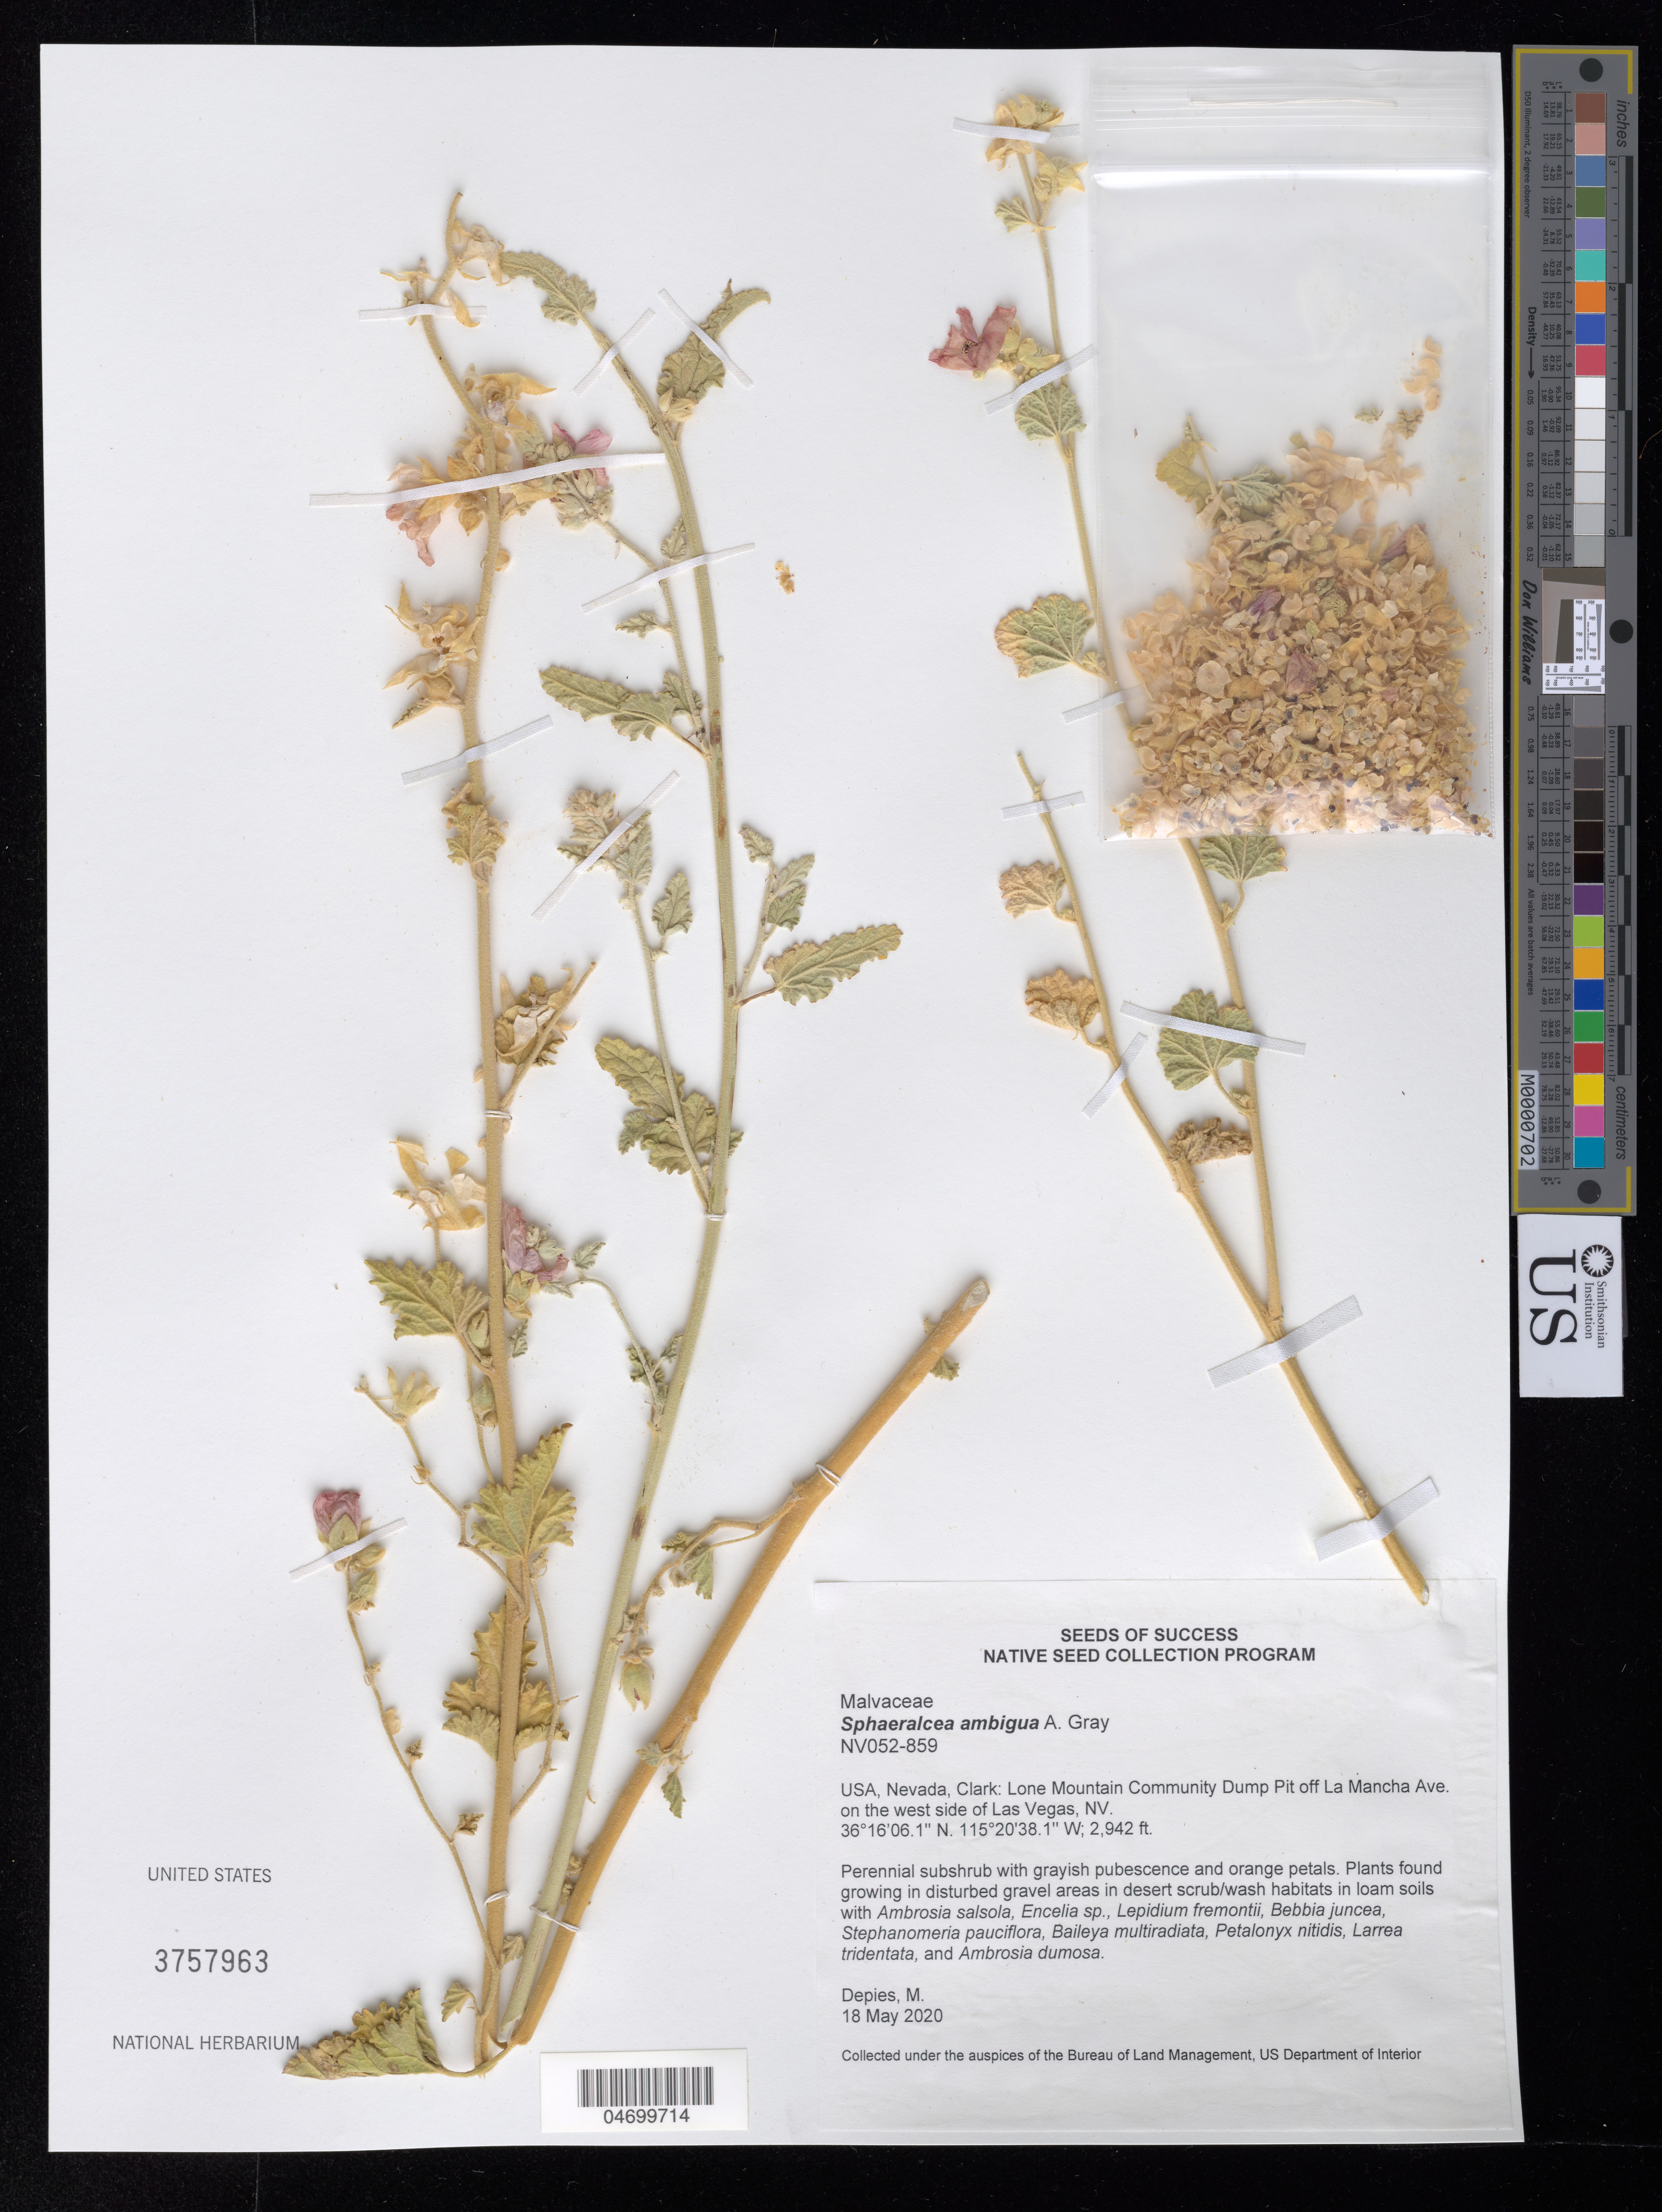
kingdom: Plantae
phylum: Tracheophyta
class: Magnoliopsida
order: Malvales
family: Malvaceae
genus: Sphaeralcea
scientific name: Sphaeralcea ambigua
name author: A. Gray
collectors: M. Depies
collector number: NV052-859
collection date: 2020-05-18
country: United States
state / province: Nevada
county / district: Clark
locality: Lone Mt Community Pit off La Mancha Ave. on the W side of Las Vegas.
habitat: Loam soils. Desert/wash habitats in disturbed gravel areas. With Ambrosia salsola, Encelia sp., Bebbia juncea, Larrea tridentat, etc.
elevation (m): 897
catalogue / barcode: US 3757963